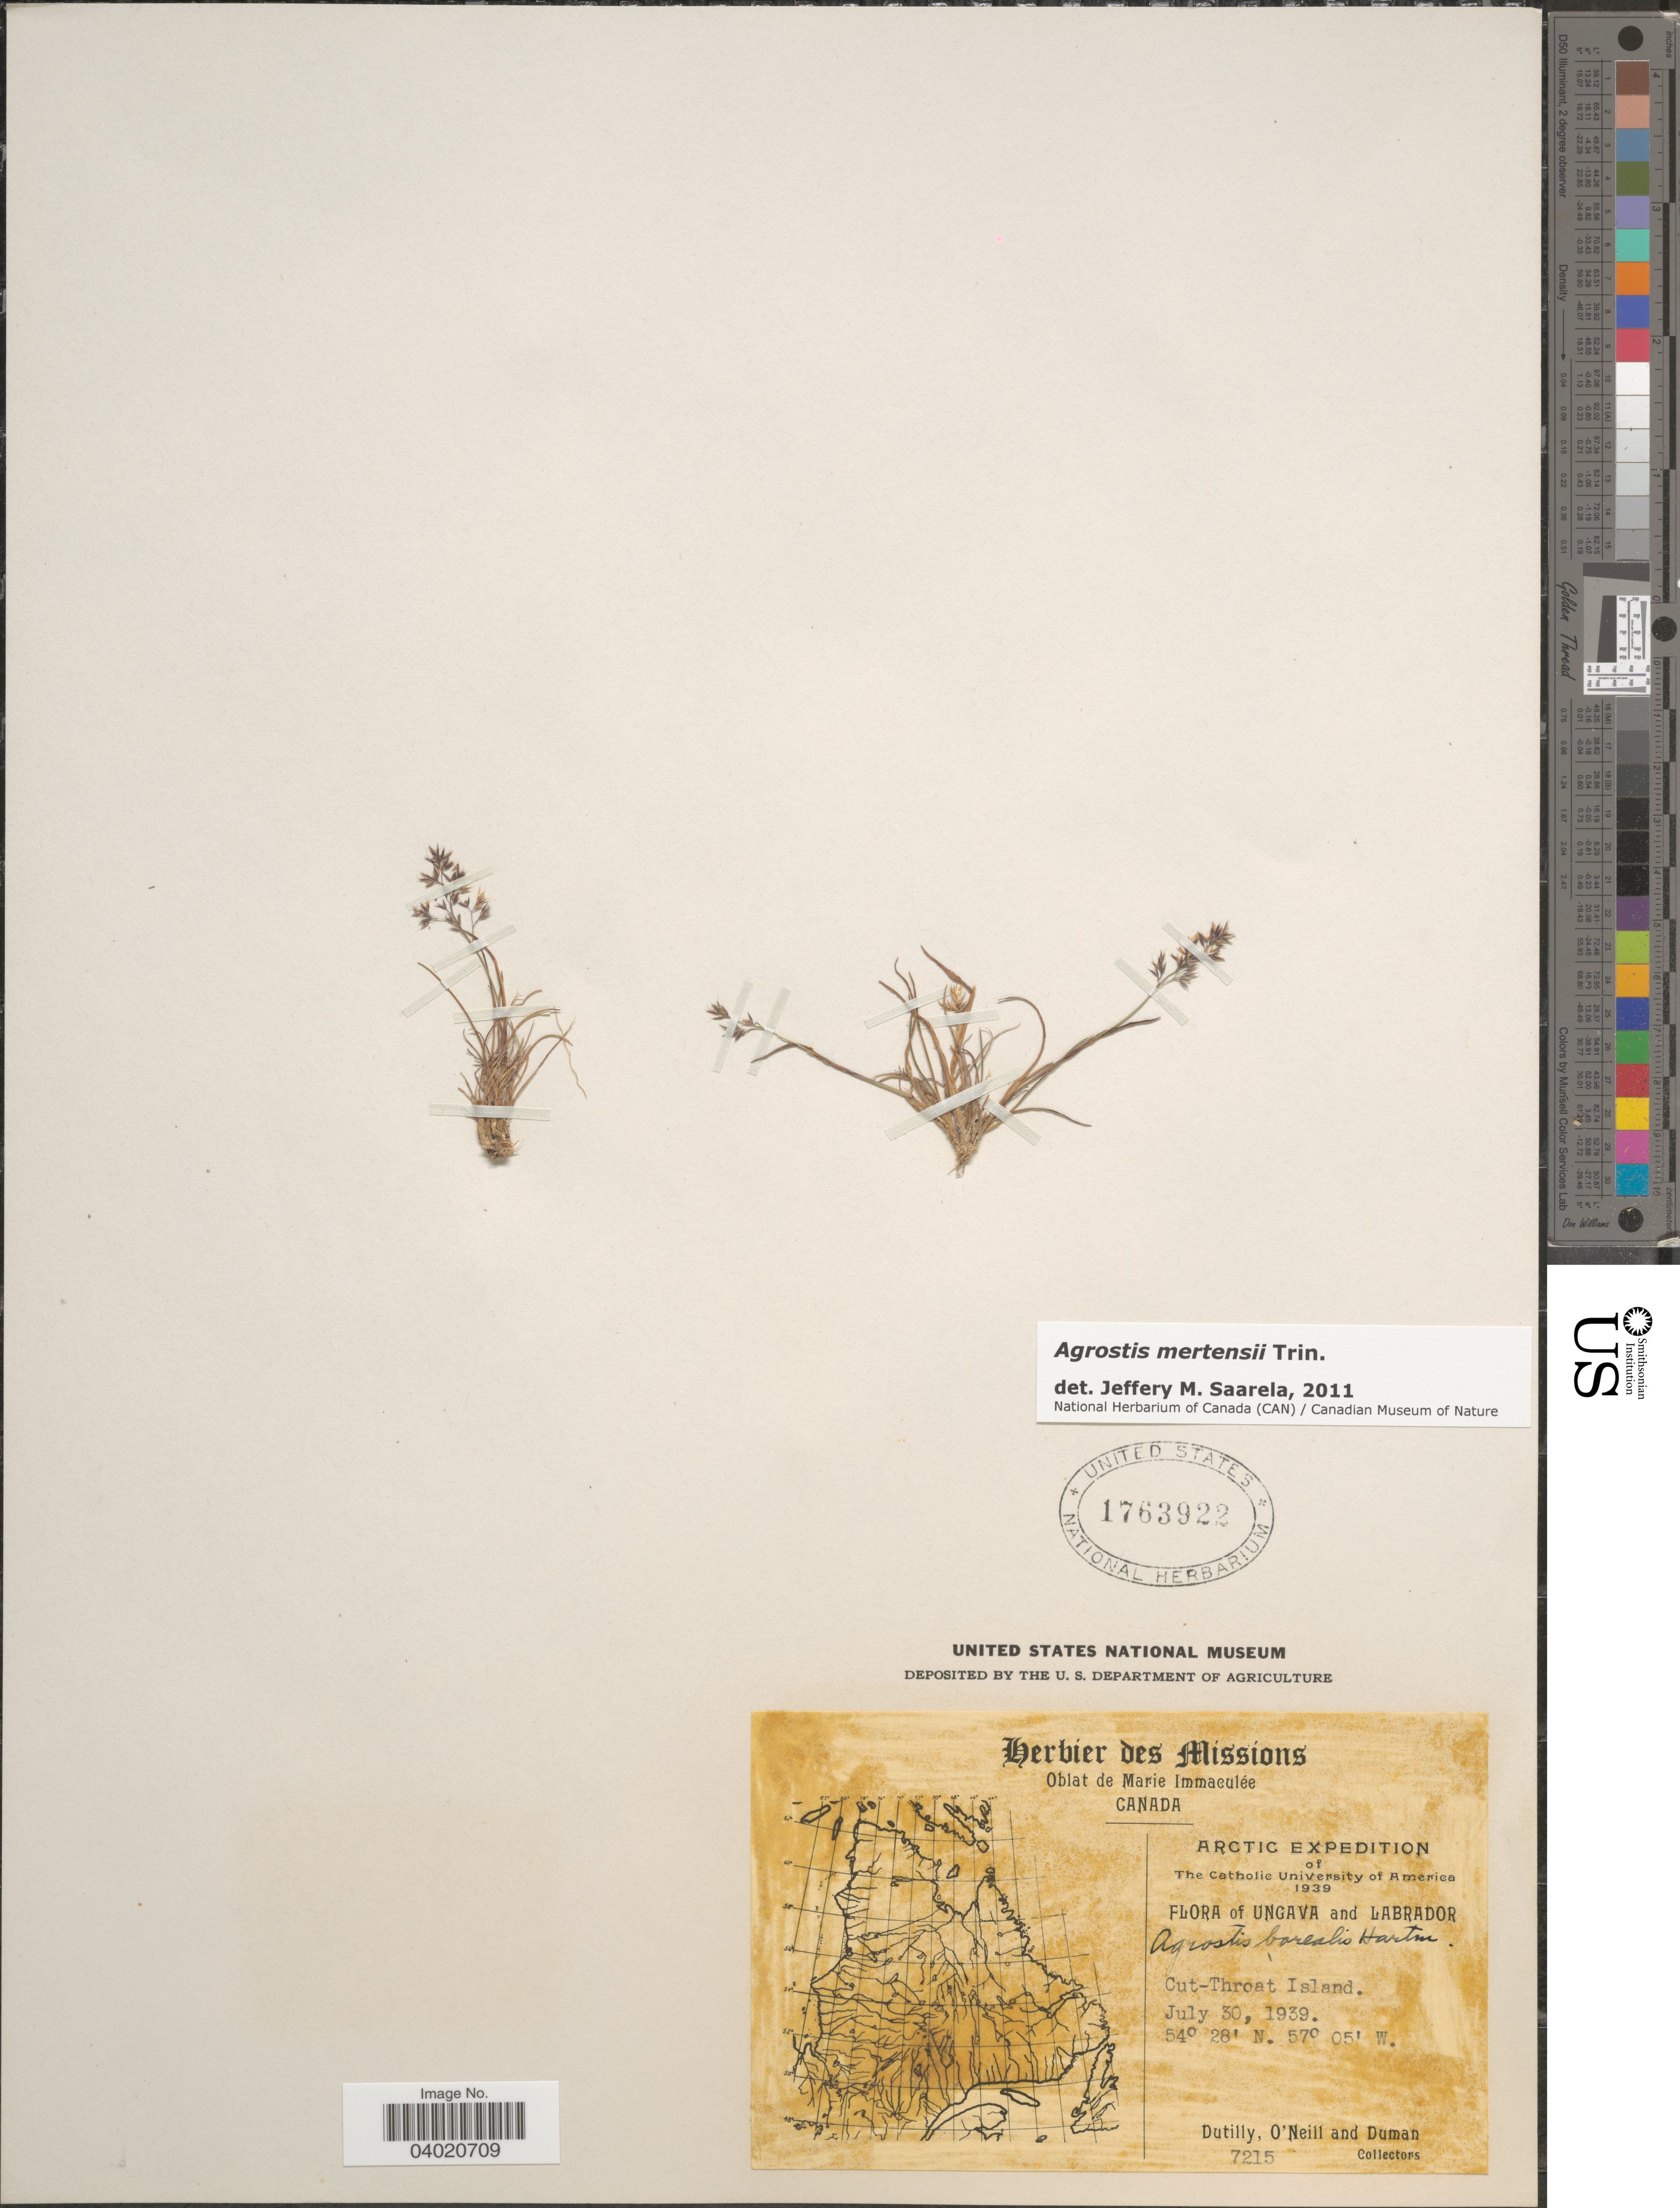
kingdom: Plantae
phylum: Tracheophyta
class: Liliopsida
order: Poales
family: Poaceae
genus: Agrostis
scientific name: Agrostis mertensii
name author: Trin.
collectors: -. Dutilly, -. O'Neill & -. Duman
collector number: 7215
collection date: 1939-07-30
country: Canada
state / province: Newfoundland and Labrador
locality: Ungava and Labrador. Cut-Throat Island.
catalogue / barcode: US 1763922